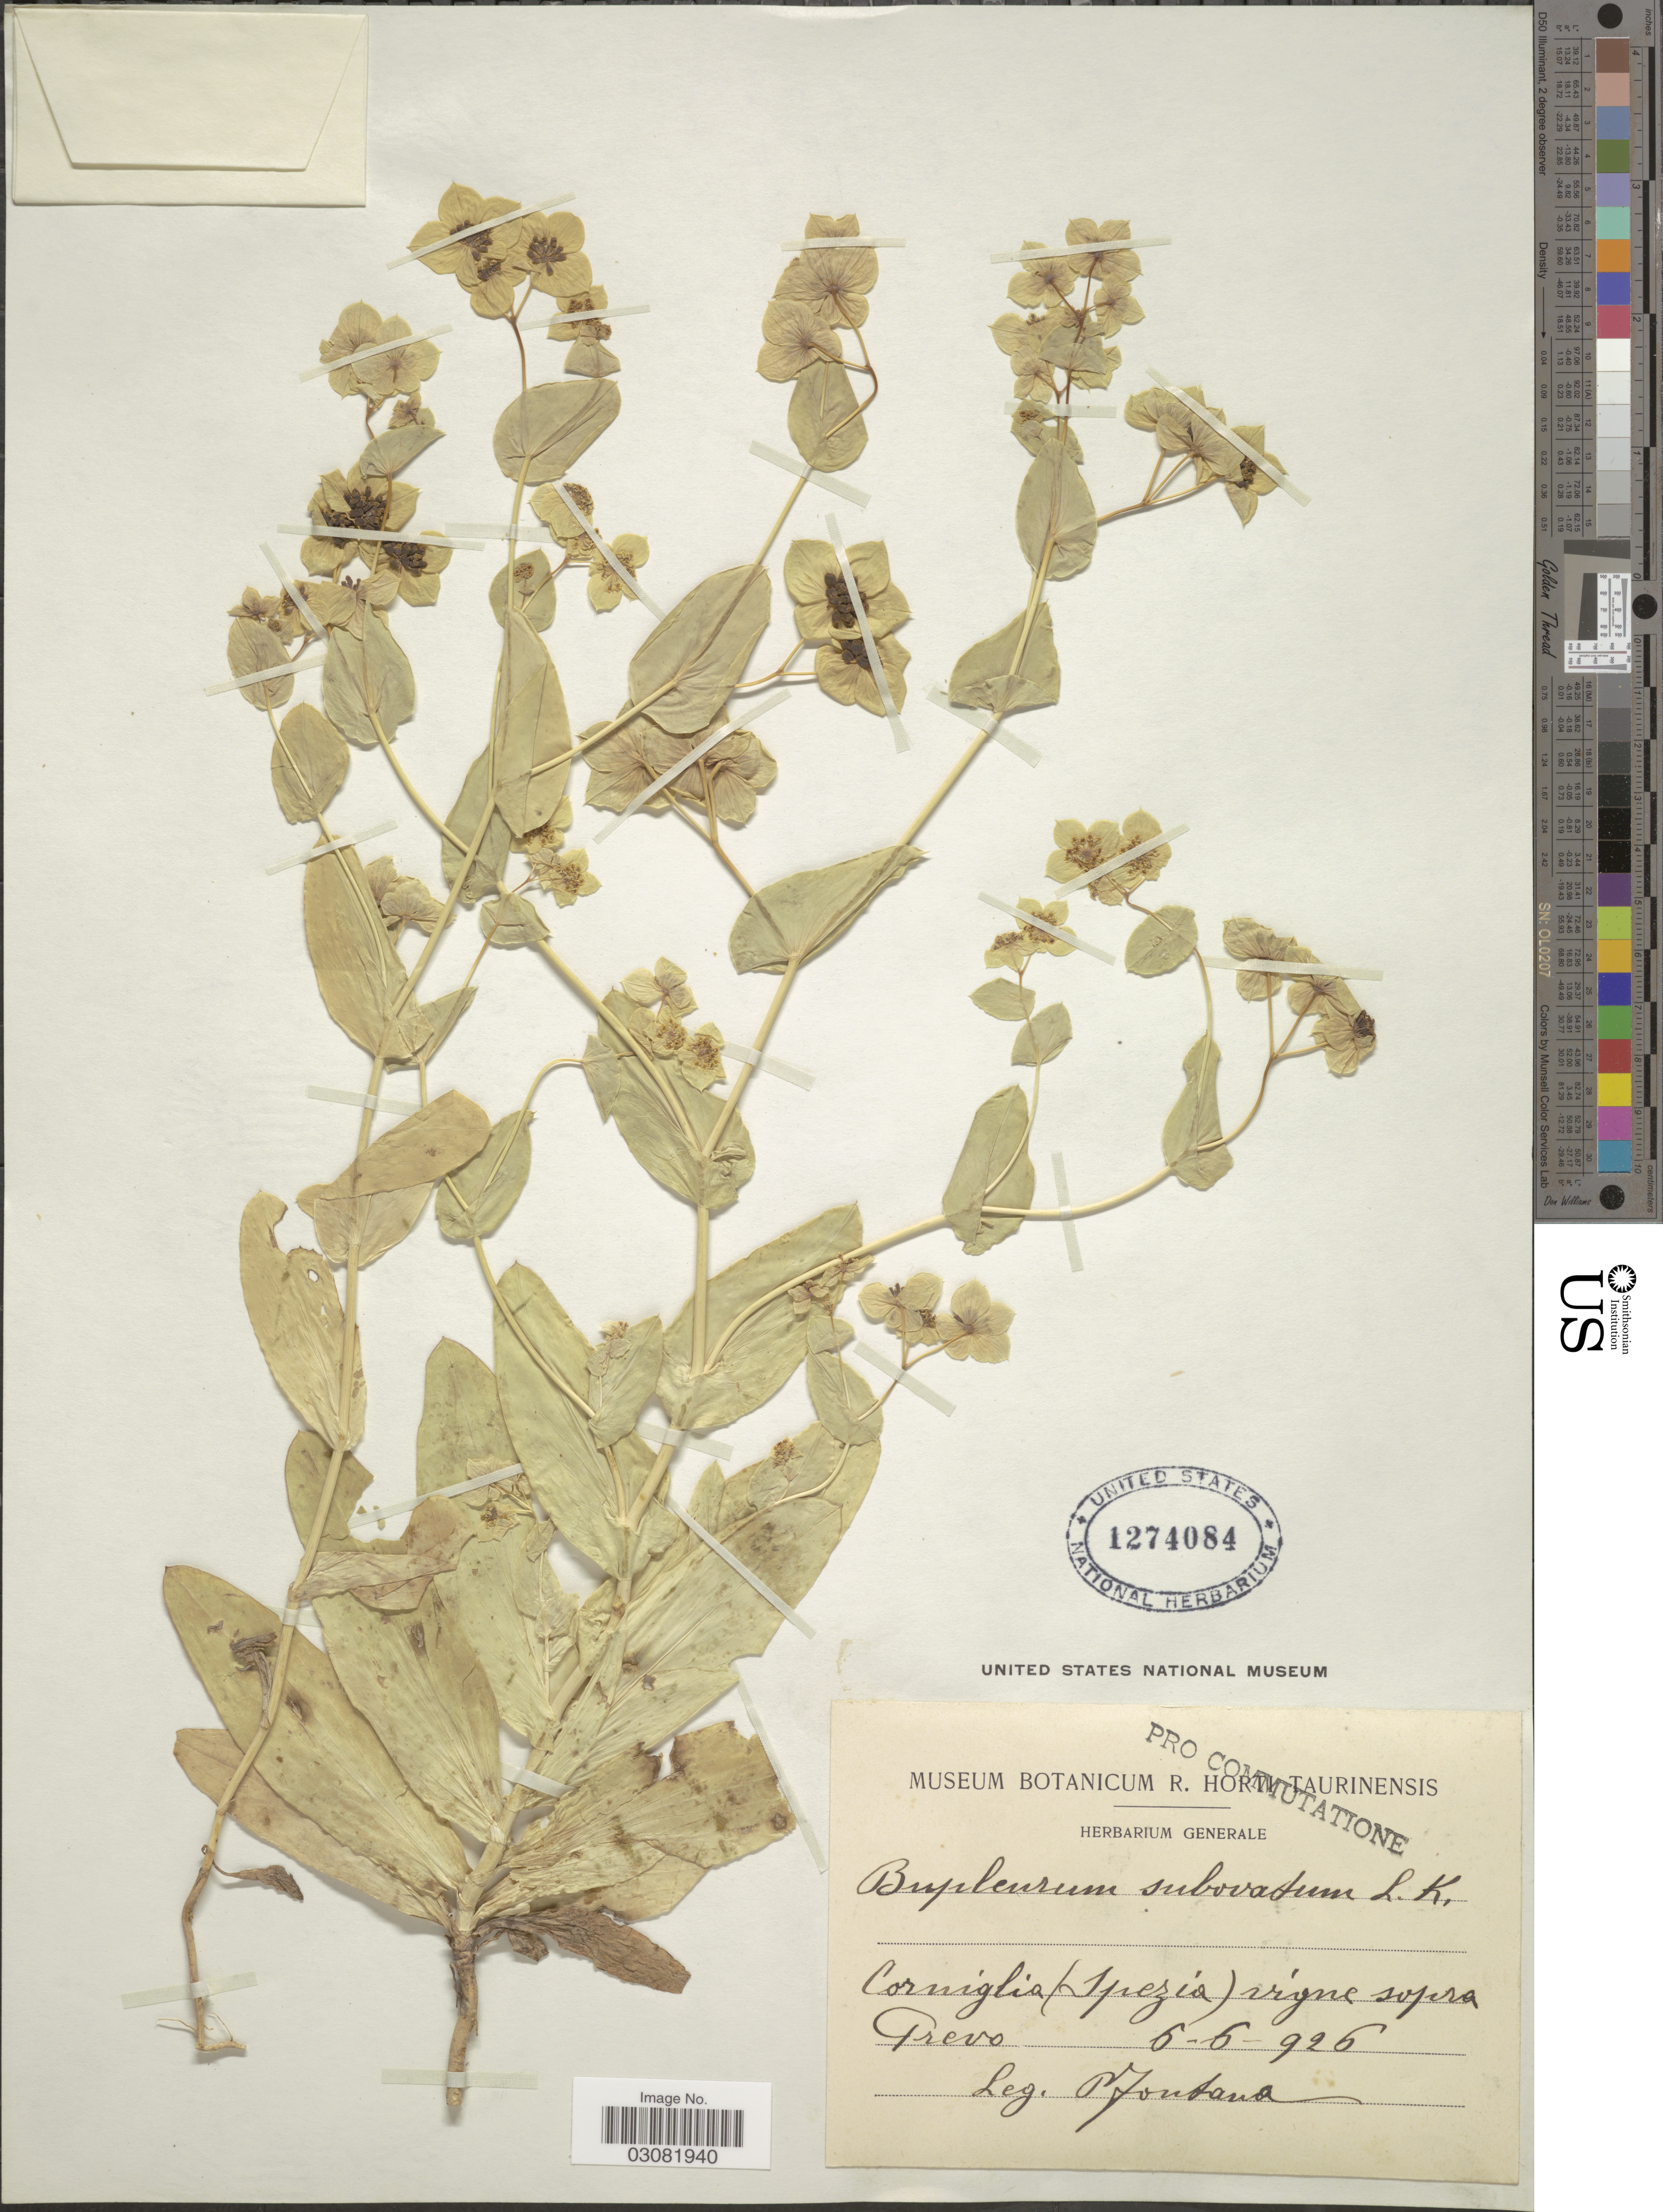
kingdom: Plantae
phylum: Tracheophyta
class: Magnoliopsida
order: Apiales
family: Apiaceae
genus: Bupleurum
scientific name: Bupleurum subovatum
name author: Link ex Spreng.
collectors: P. Fontana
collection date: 1926-06-06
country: Italy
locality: Corniglia (Ipezia) vigne supra Prevo.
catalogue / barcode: US 1274084